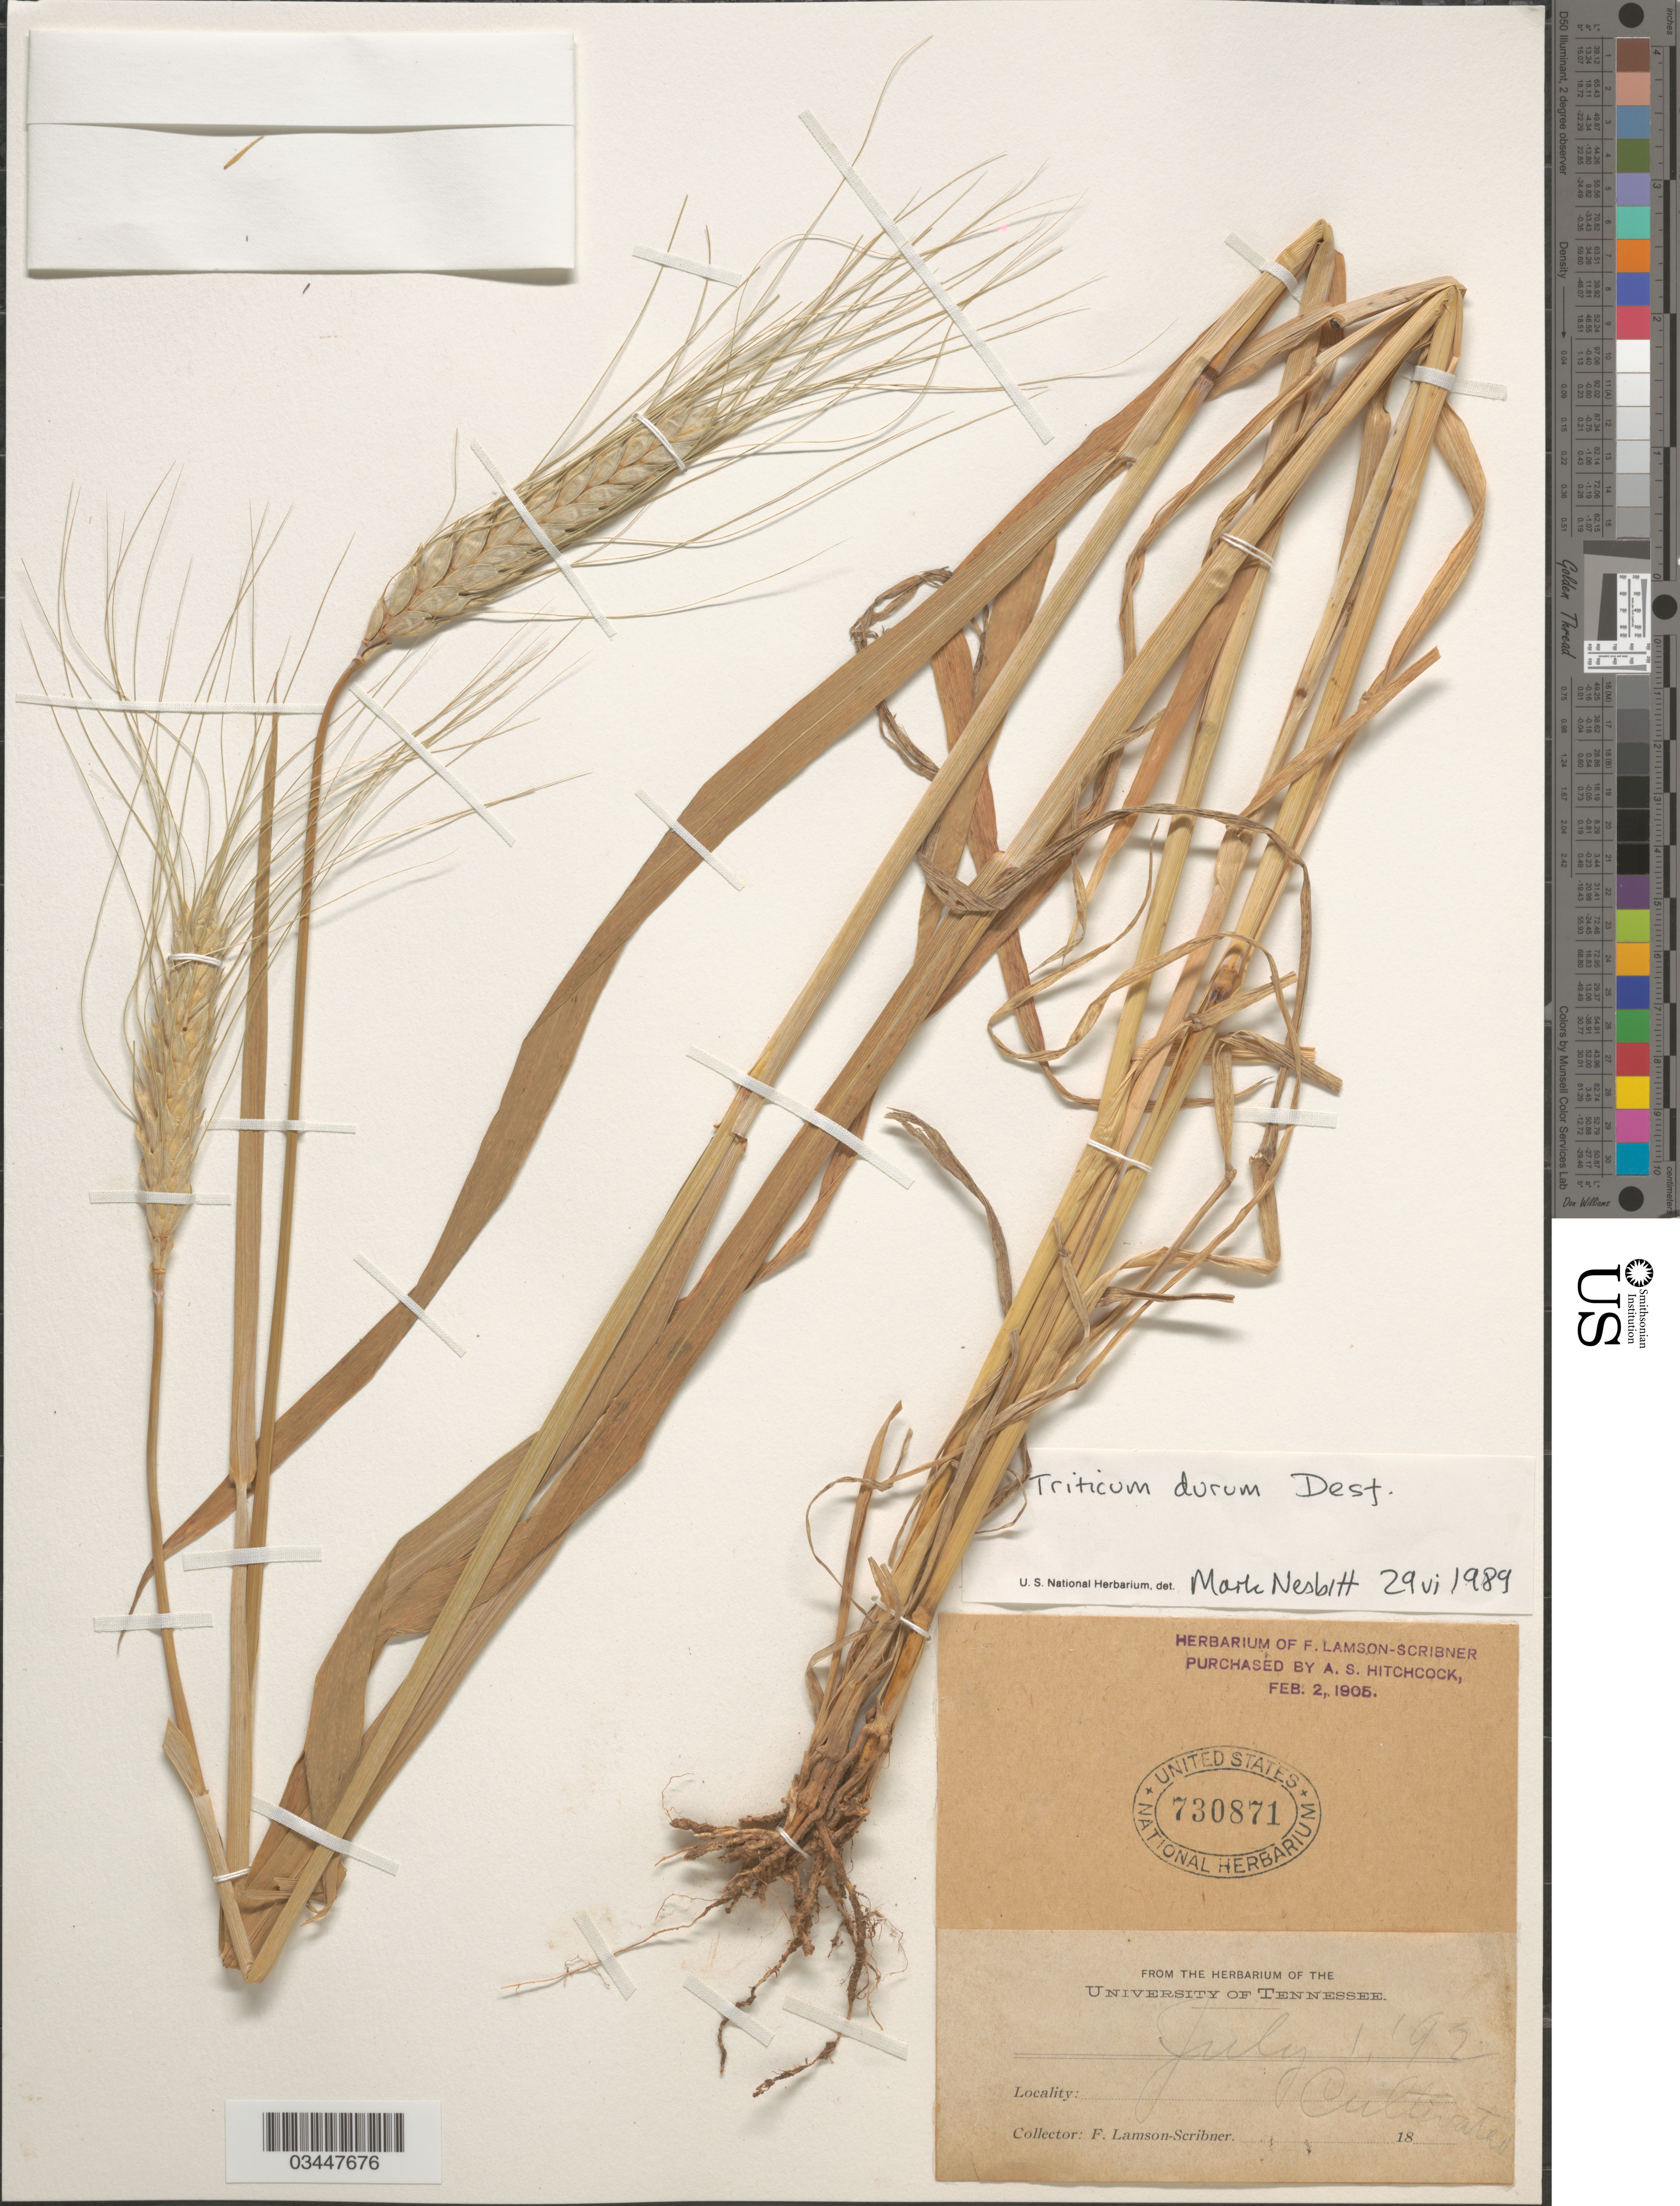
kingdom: Plantae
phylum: Tracheophyta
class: Liliopsida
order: Poales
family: Poaceae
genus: Triticum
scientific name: Triticum sp.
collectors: F. Lamson-Scribner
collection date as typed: Transcribed d/m/y: 1/7/92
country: United States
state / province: Tennessee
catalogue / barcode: US 730871